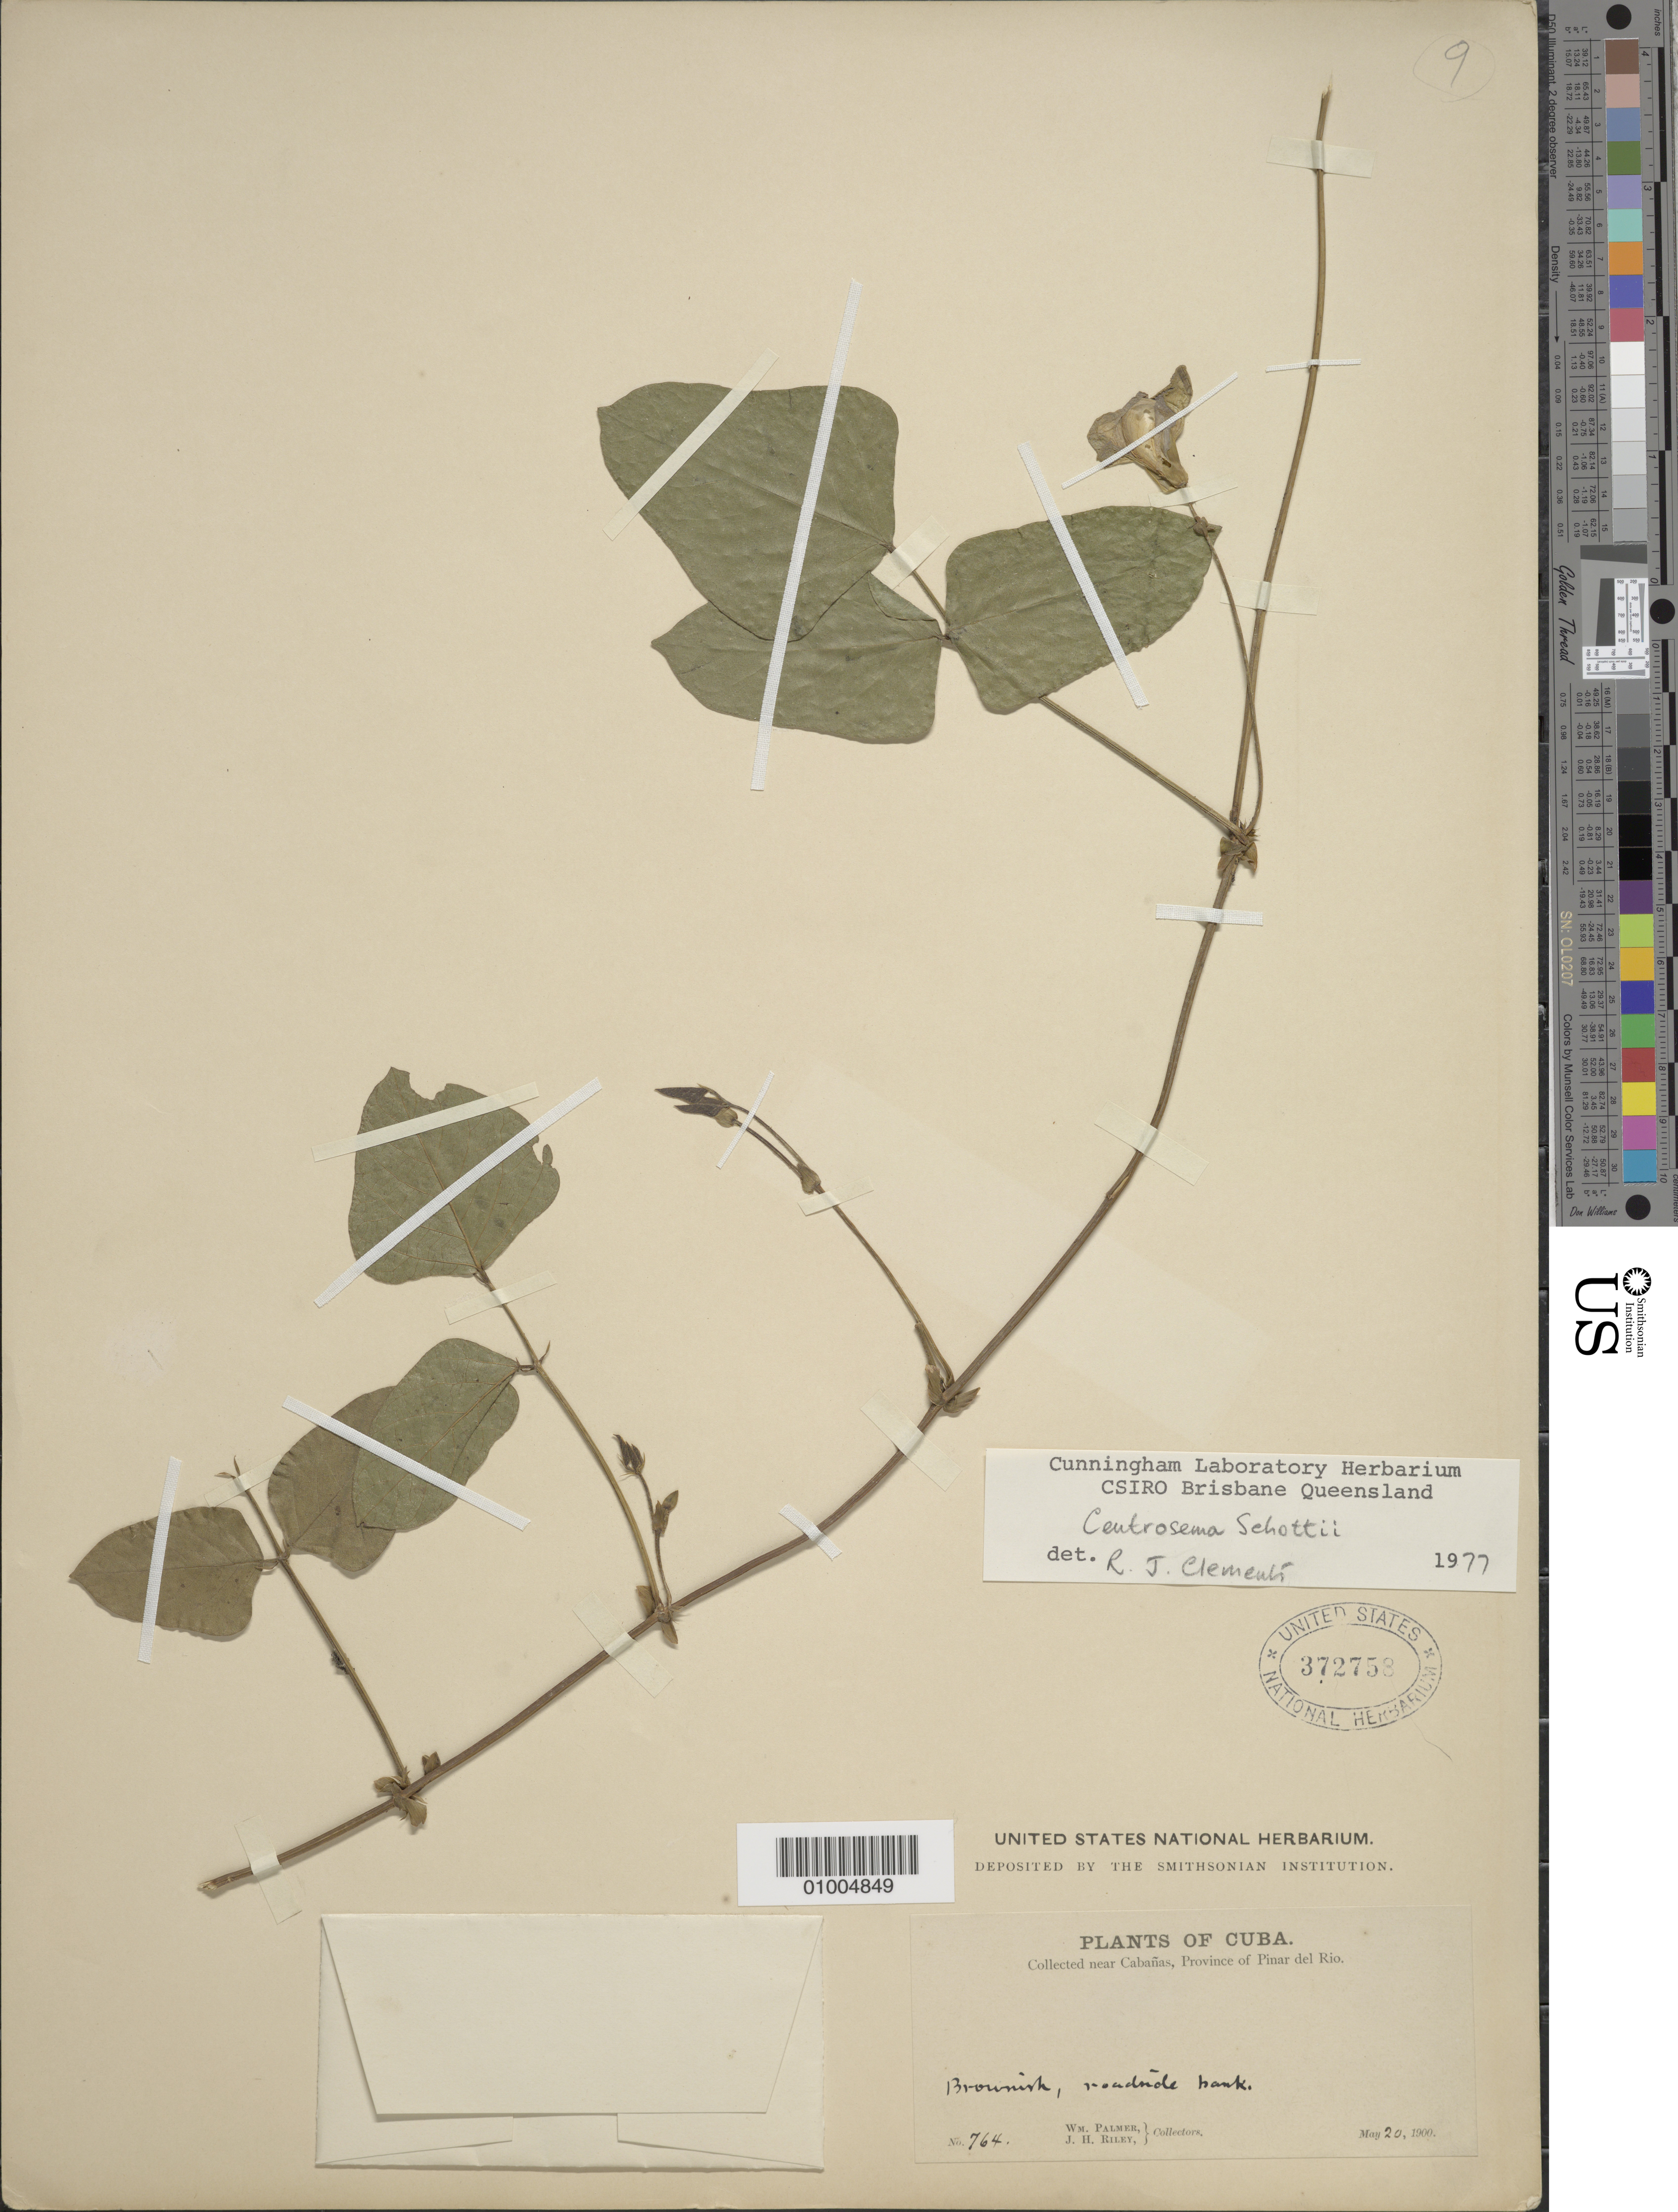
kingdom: Plantae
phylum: Tracheophyta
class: Magnoliopsida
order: Fabales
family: Fabaceae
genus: Centrosema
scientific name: Centrosema schottii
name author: (Millsp.) K. Schum.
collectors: W. Palmer & J. H. Riley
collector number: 764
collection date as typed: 20 May 1900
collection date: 1900-05-20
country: Cuba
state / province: Pinar del Rio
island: Cuba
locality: Pinar del Rio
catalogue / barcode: US 372758